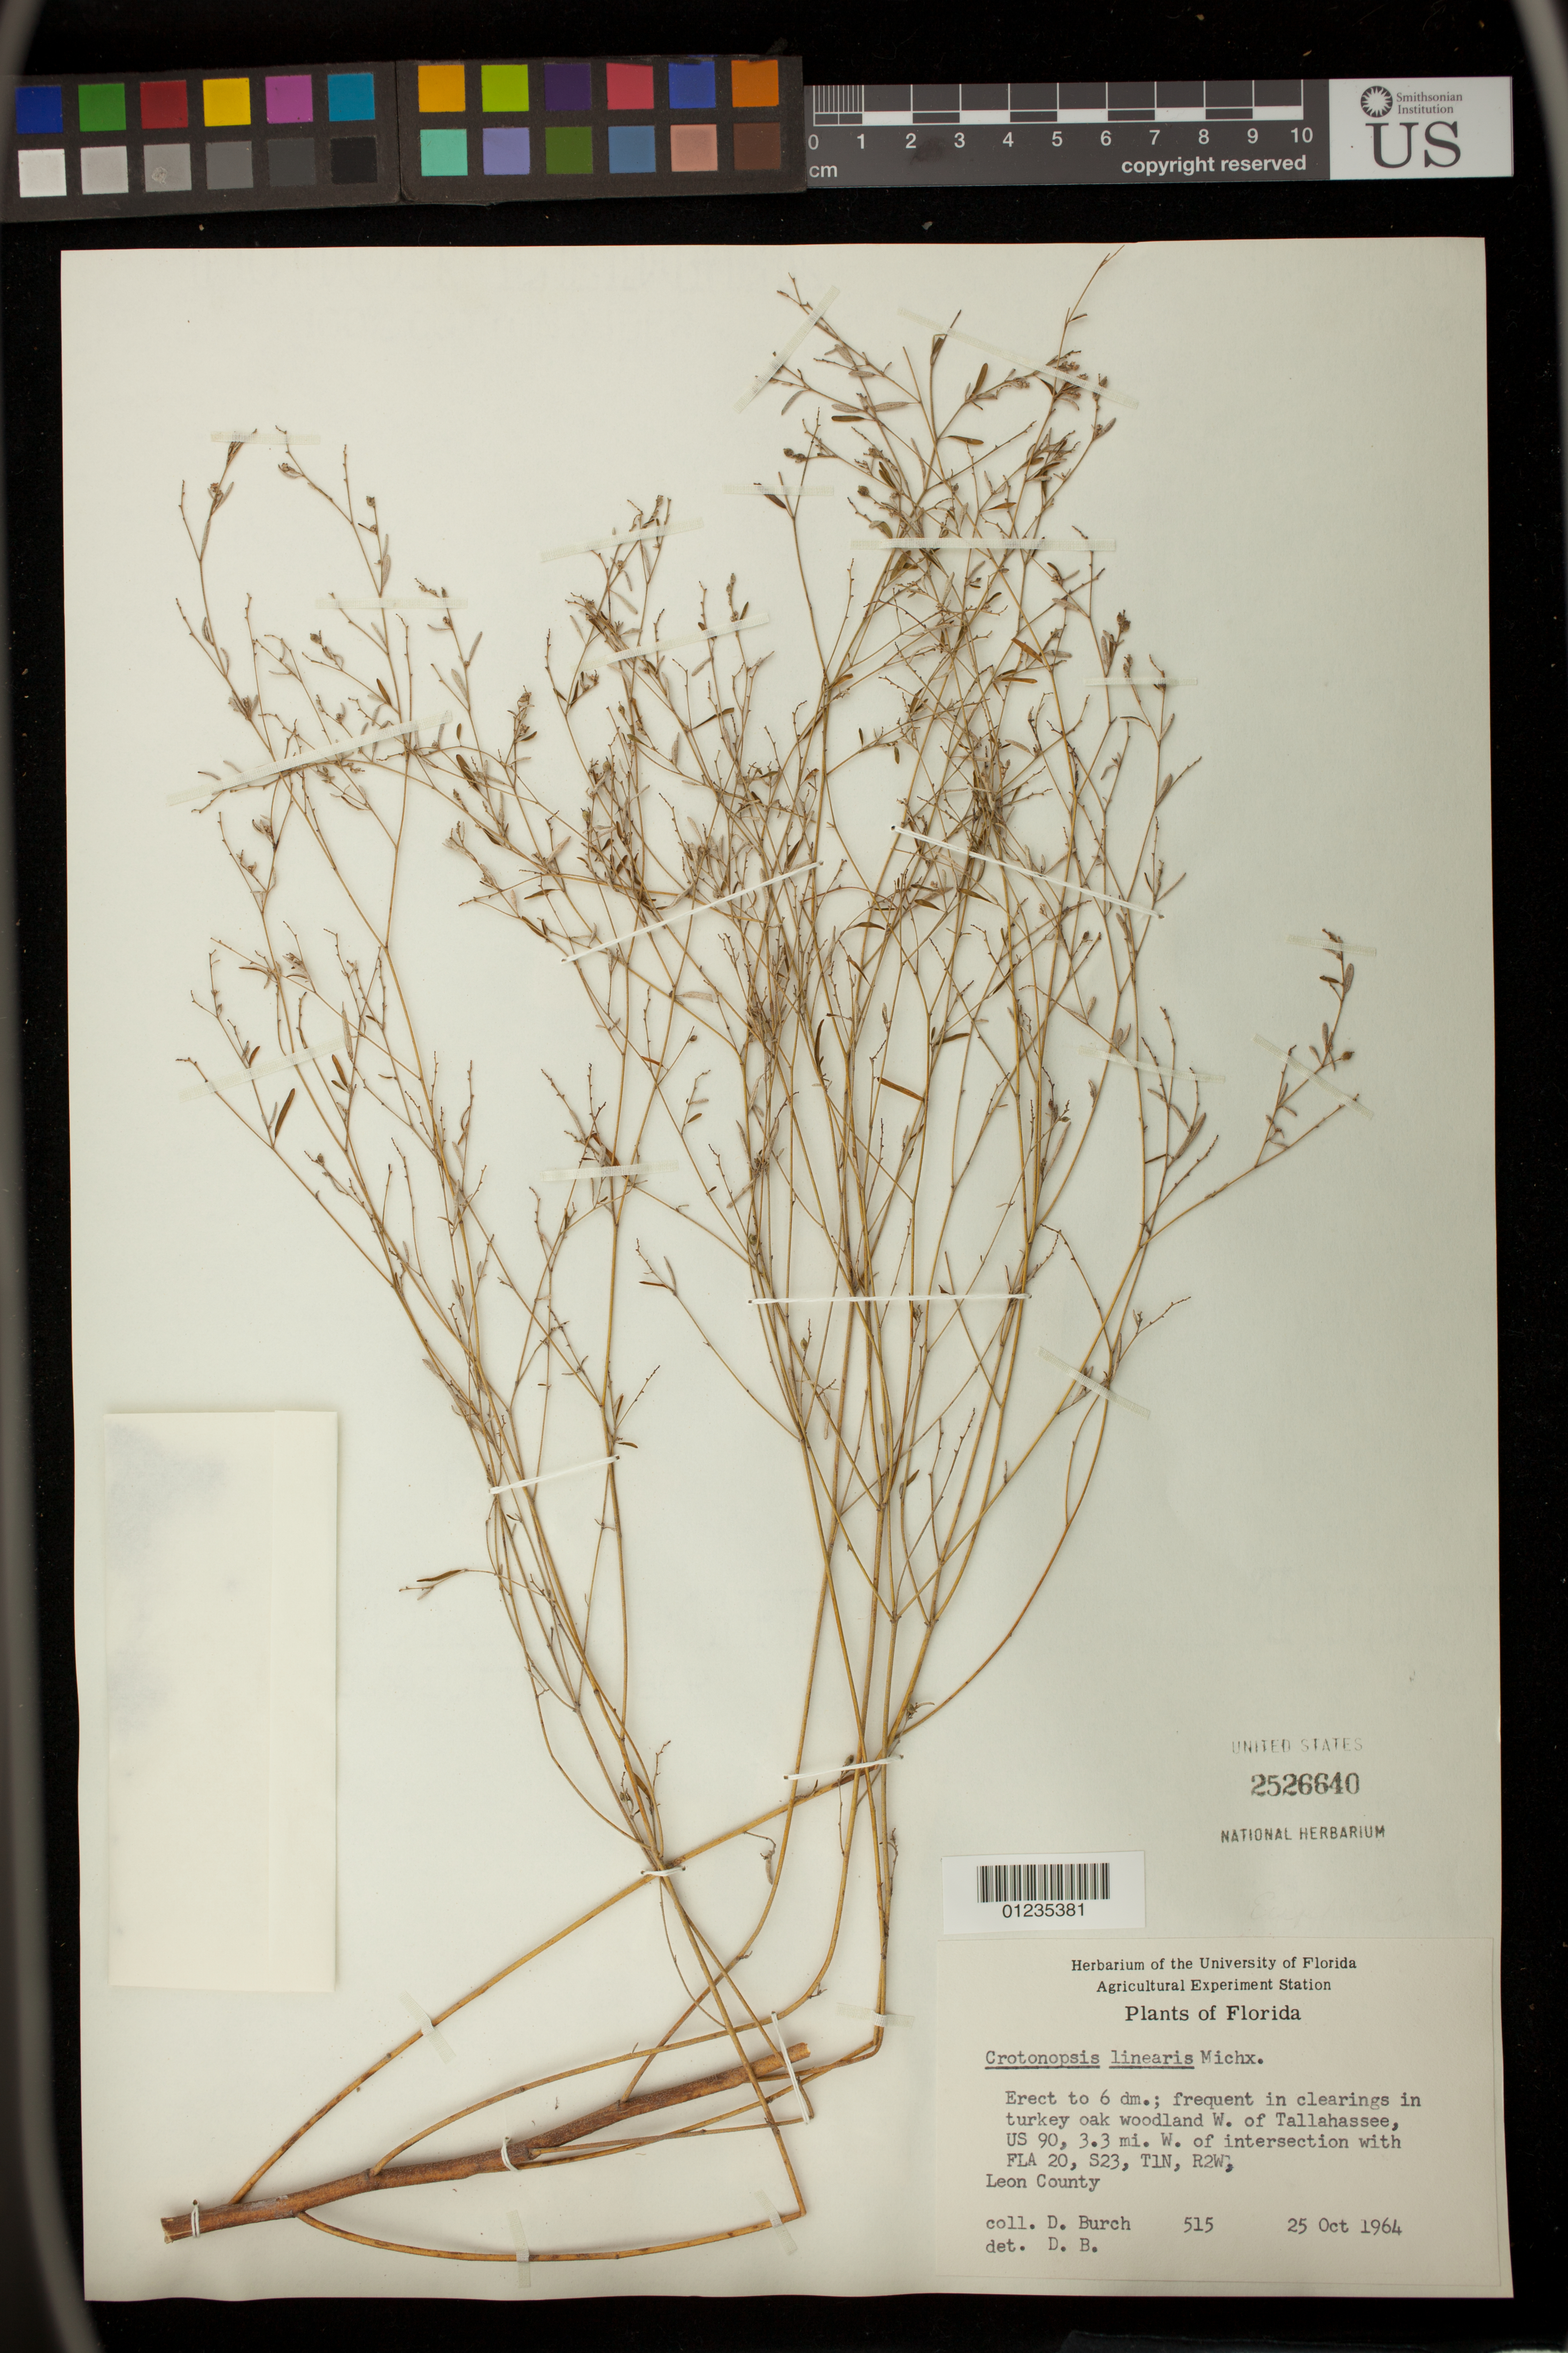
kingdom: Plantae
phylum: Tracheophyta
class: Magnoliopsida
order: Malpighiales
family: Euphorbiaceae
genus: Crotonopsis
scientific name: Crotonopsis linearis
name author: Michx.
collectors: D. Burch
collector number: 515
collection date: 1964-10-25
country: United States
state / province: Florida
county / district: Leon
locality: frequent in clearings in turkey oak woodland W. of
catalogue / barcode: US 2526640